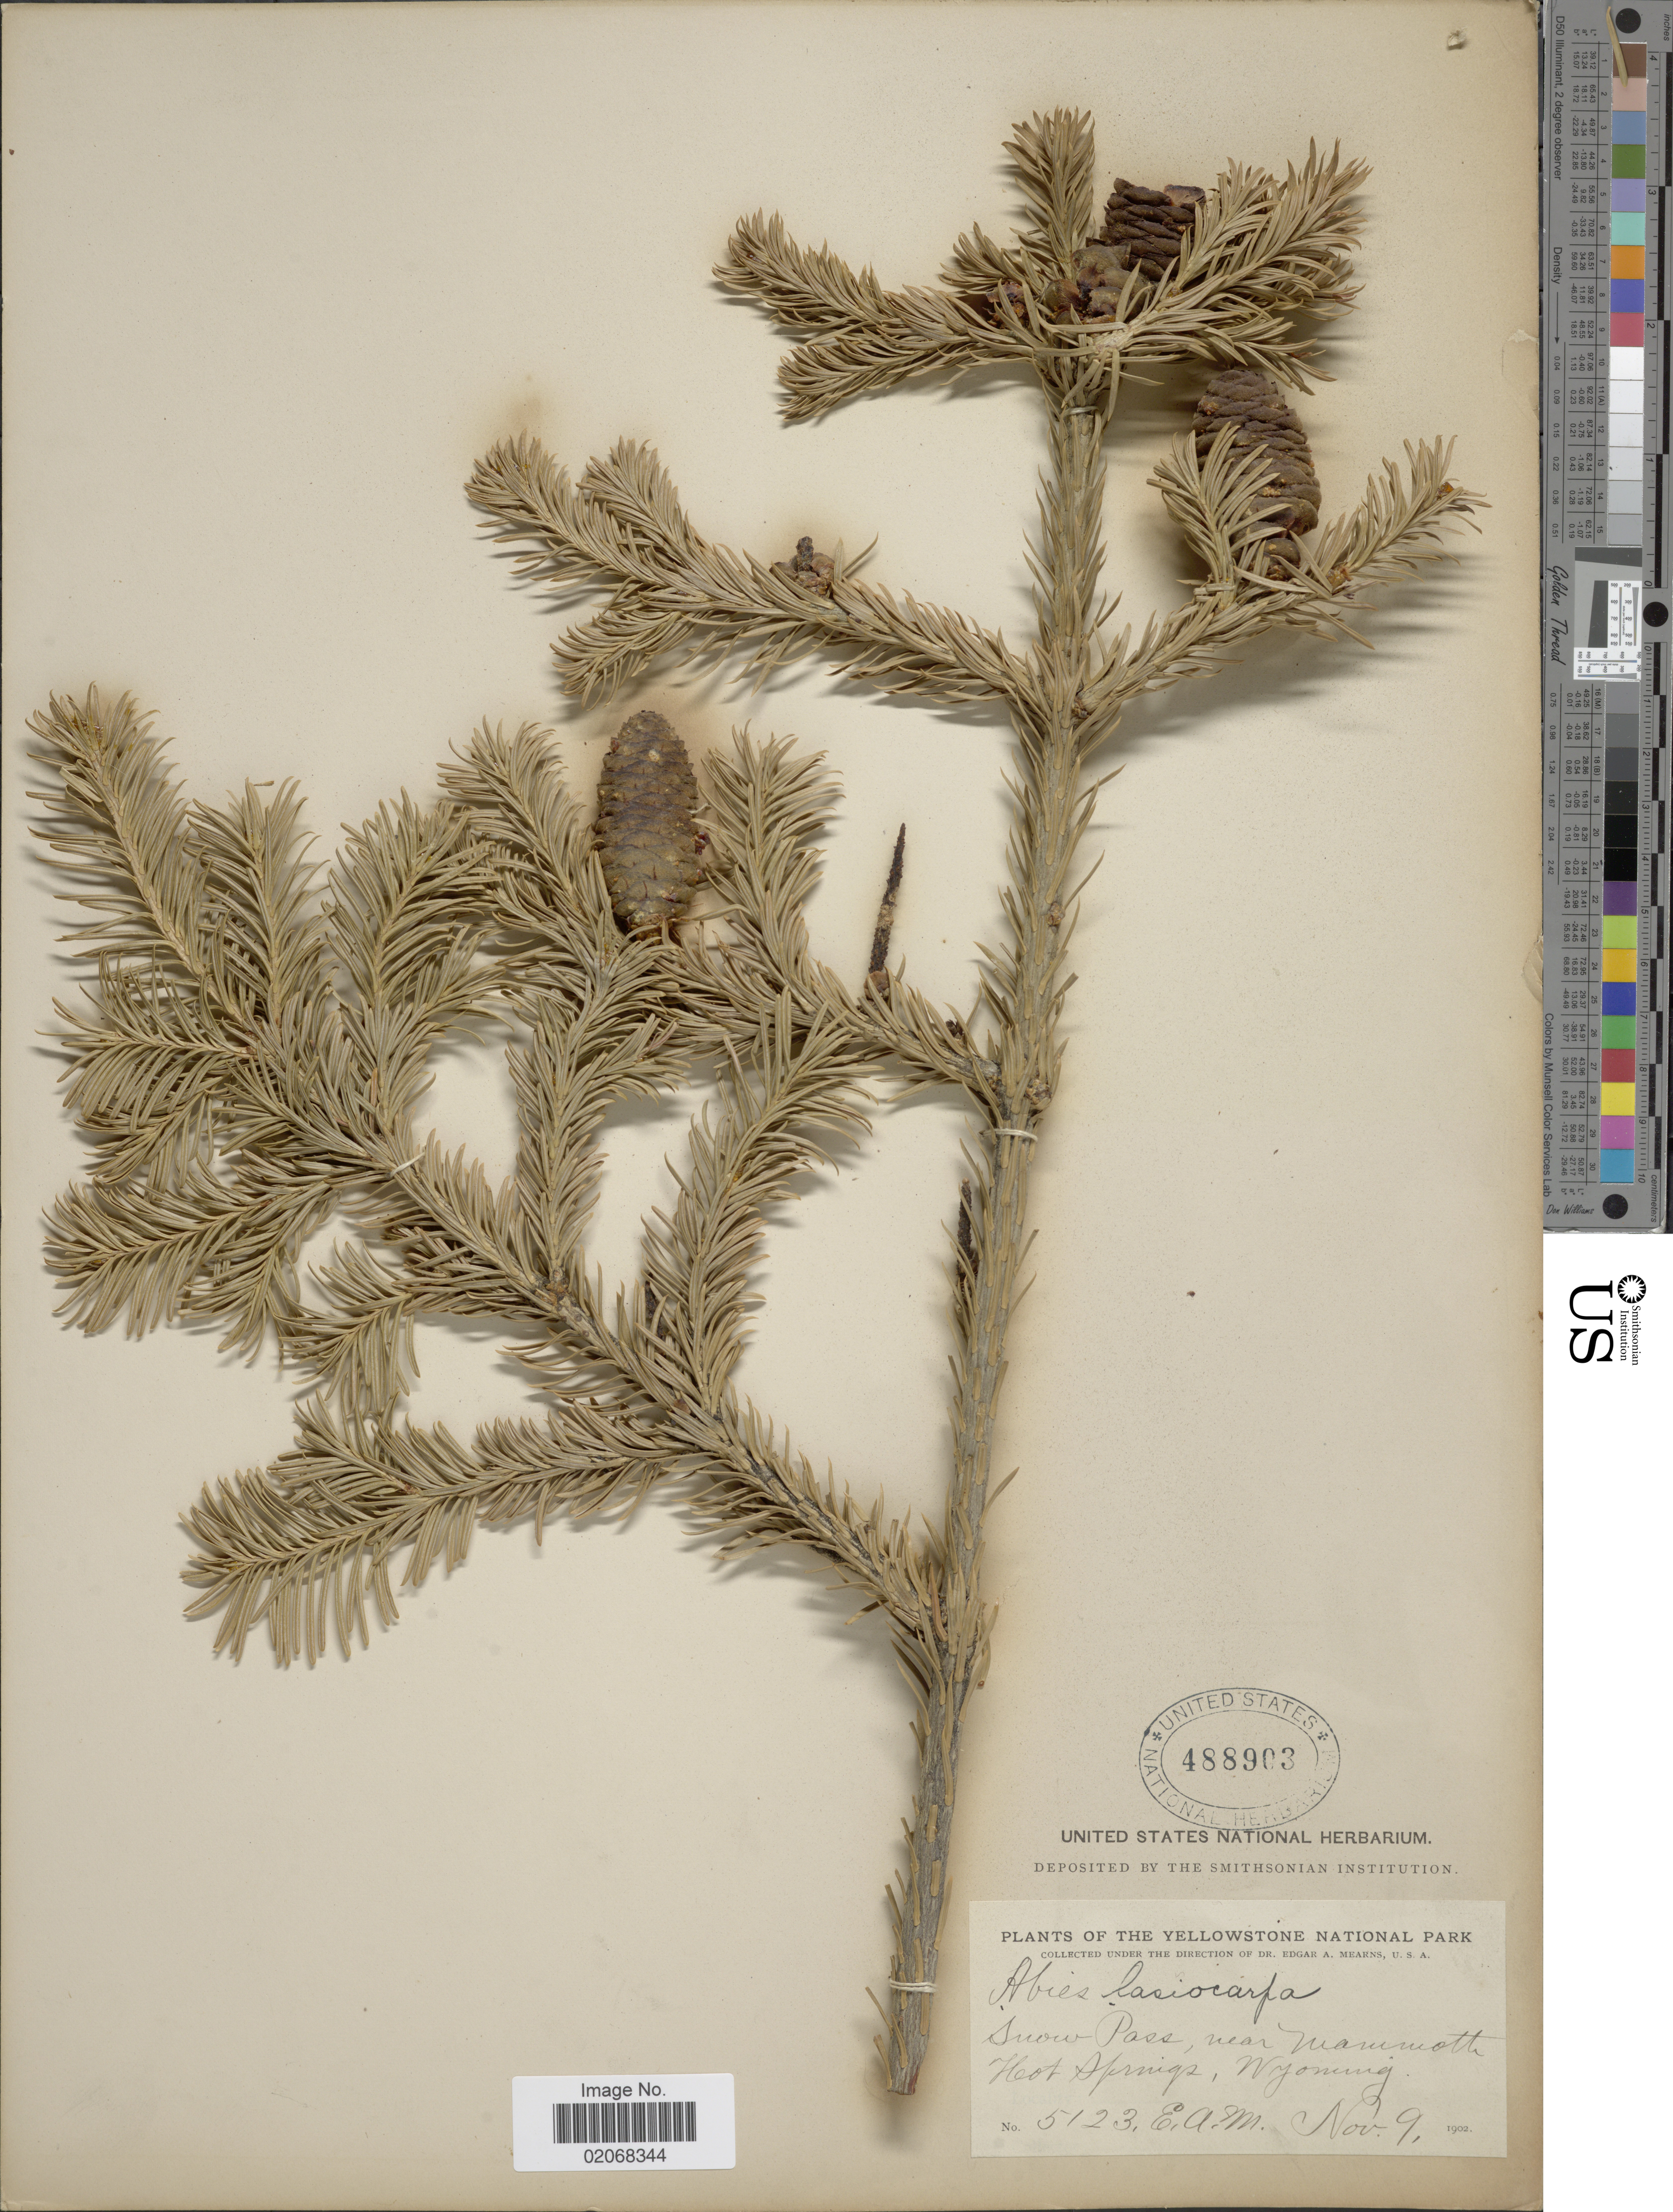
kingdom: Plantae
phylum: Tracheophyta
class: Pinopsida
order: Pinales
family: Pinaceae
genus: Abies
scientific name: Abies lasiocarpa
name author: (Hook.) Nutt.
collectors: E. A. Mearns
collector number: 5123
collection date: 1902-11-09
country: United States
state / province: Wyoming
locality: The Yellowstone National Park, Snow Pass, near Mammoth Hot Springs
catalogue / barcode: US 488903